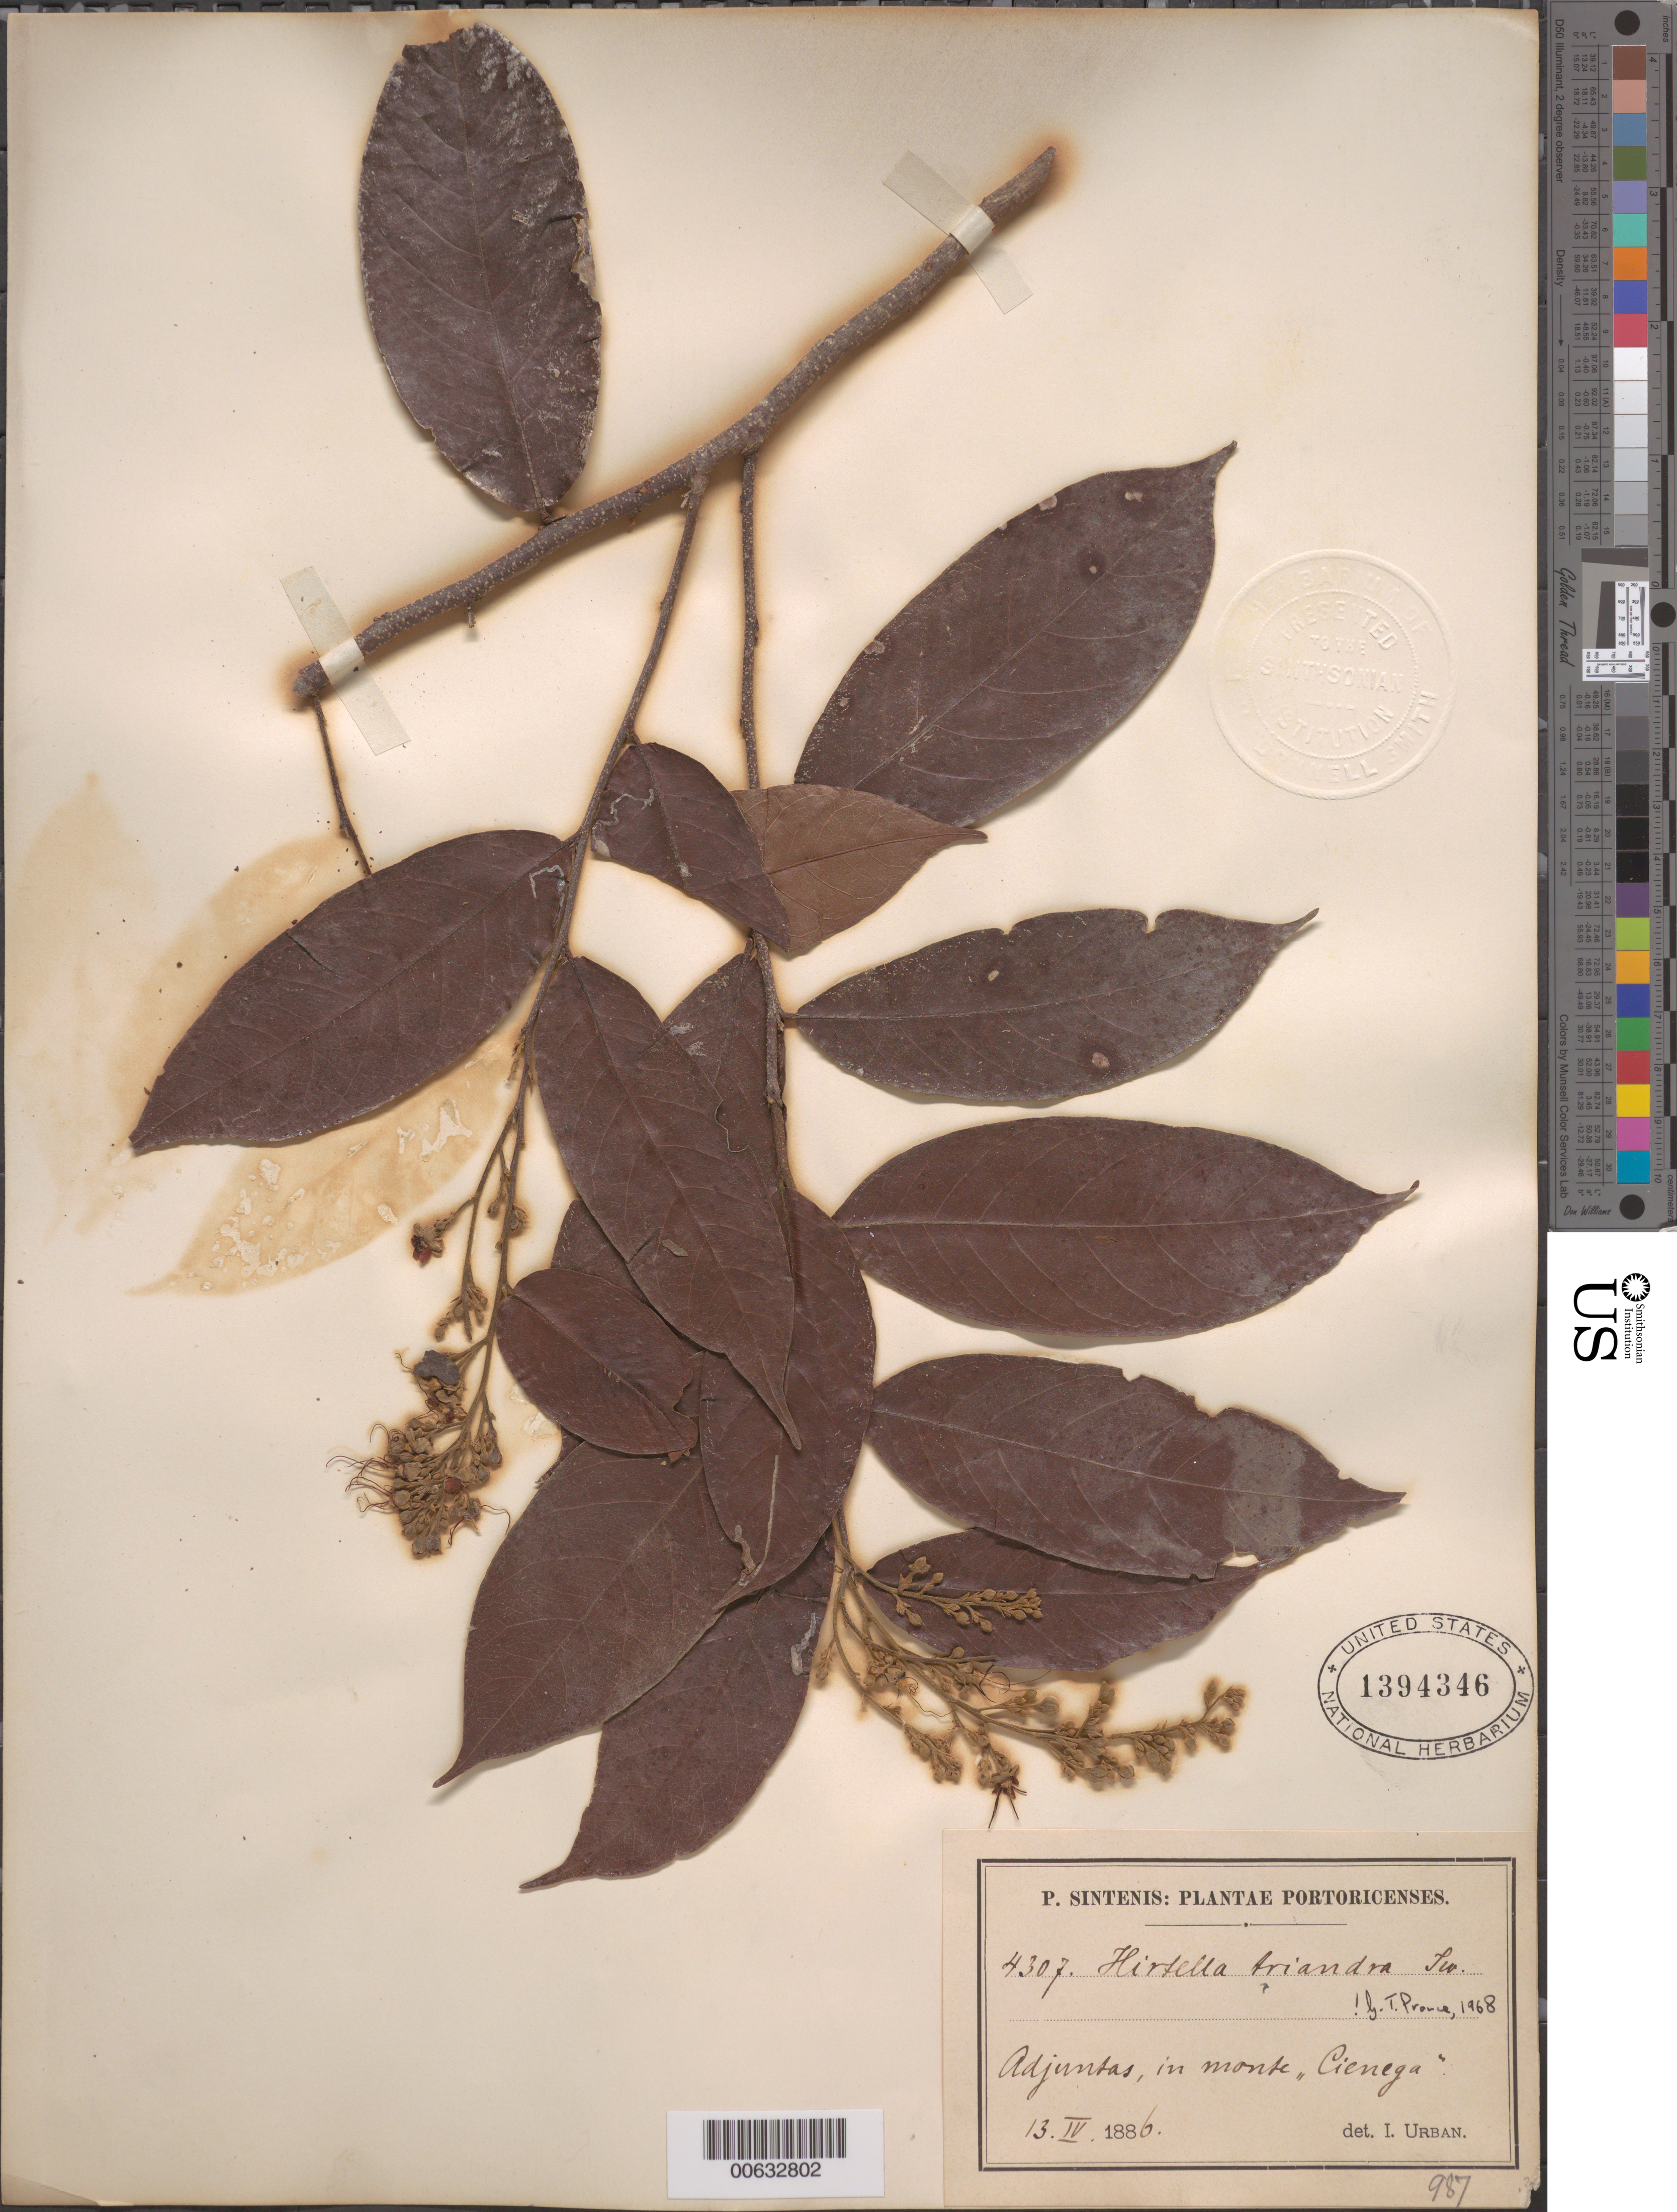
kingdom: Plantae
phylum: Tracheophyta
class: Magnoliopsida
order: Malpighiales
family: Chrysobalanaceae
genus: Hirtella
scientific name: Hirtella triandra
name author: Sw.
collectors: P. Sintenis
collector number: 4307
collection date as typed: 13 Apr 1886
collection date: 1886-04-13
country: Puerto Rico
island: Greater Antilles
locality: Adjuntas, in monte 'Cienega'.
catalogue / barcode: US 1394346